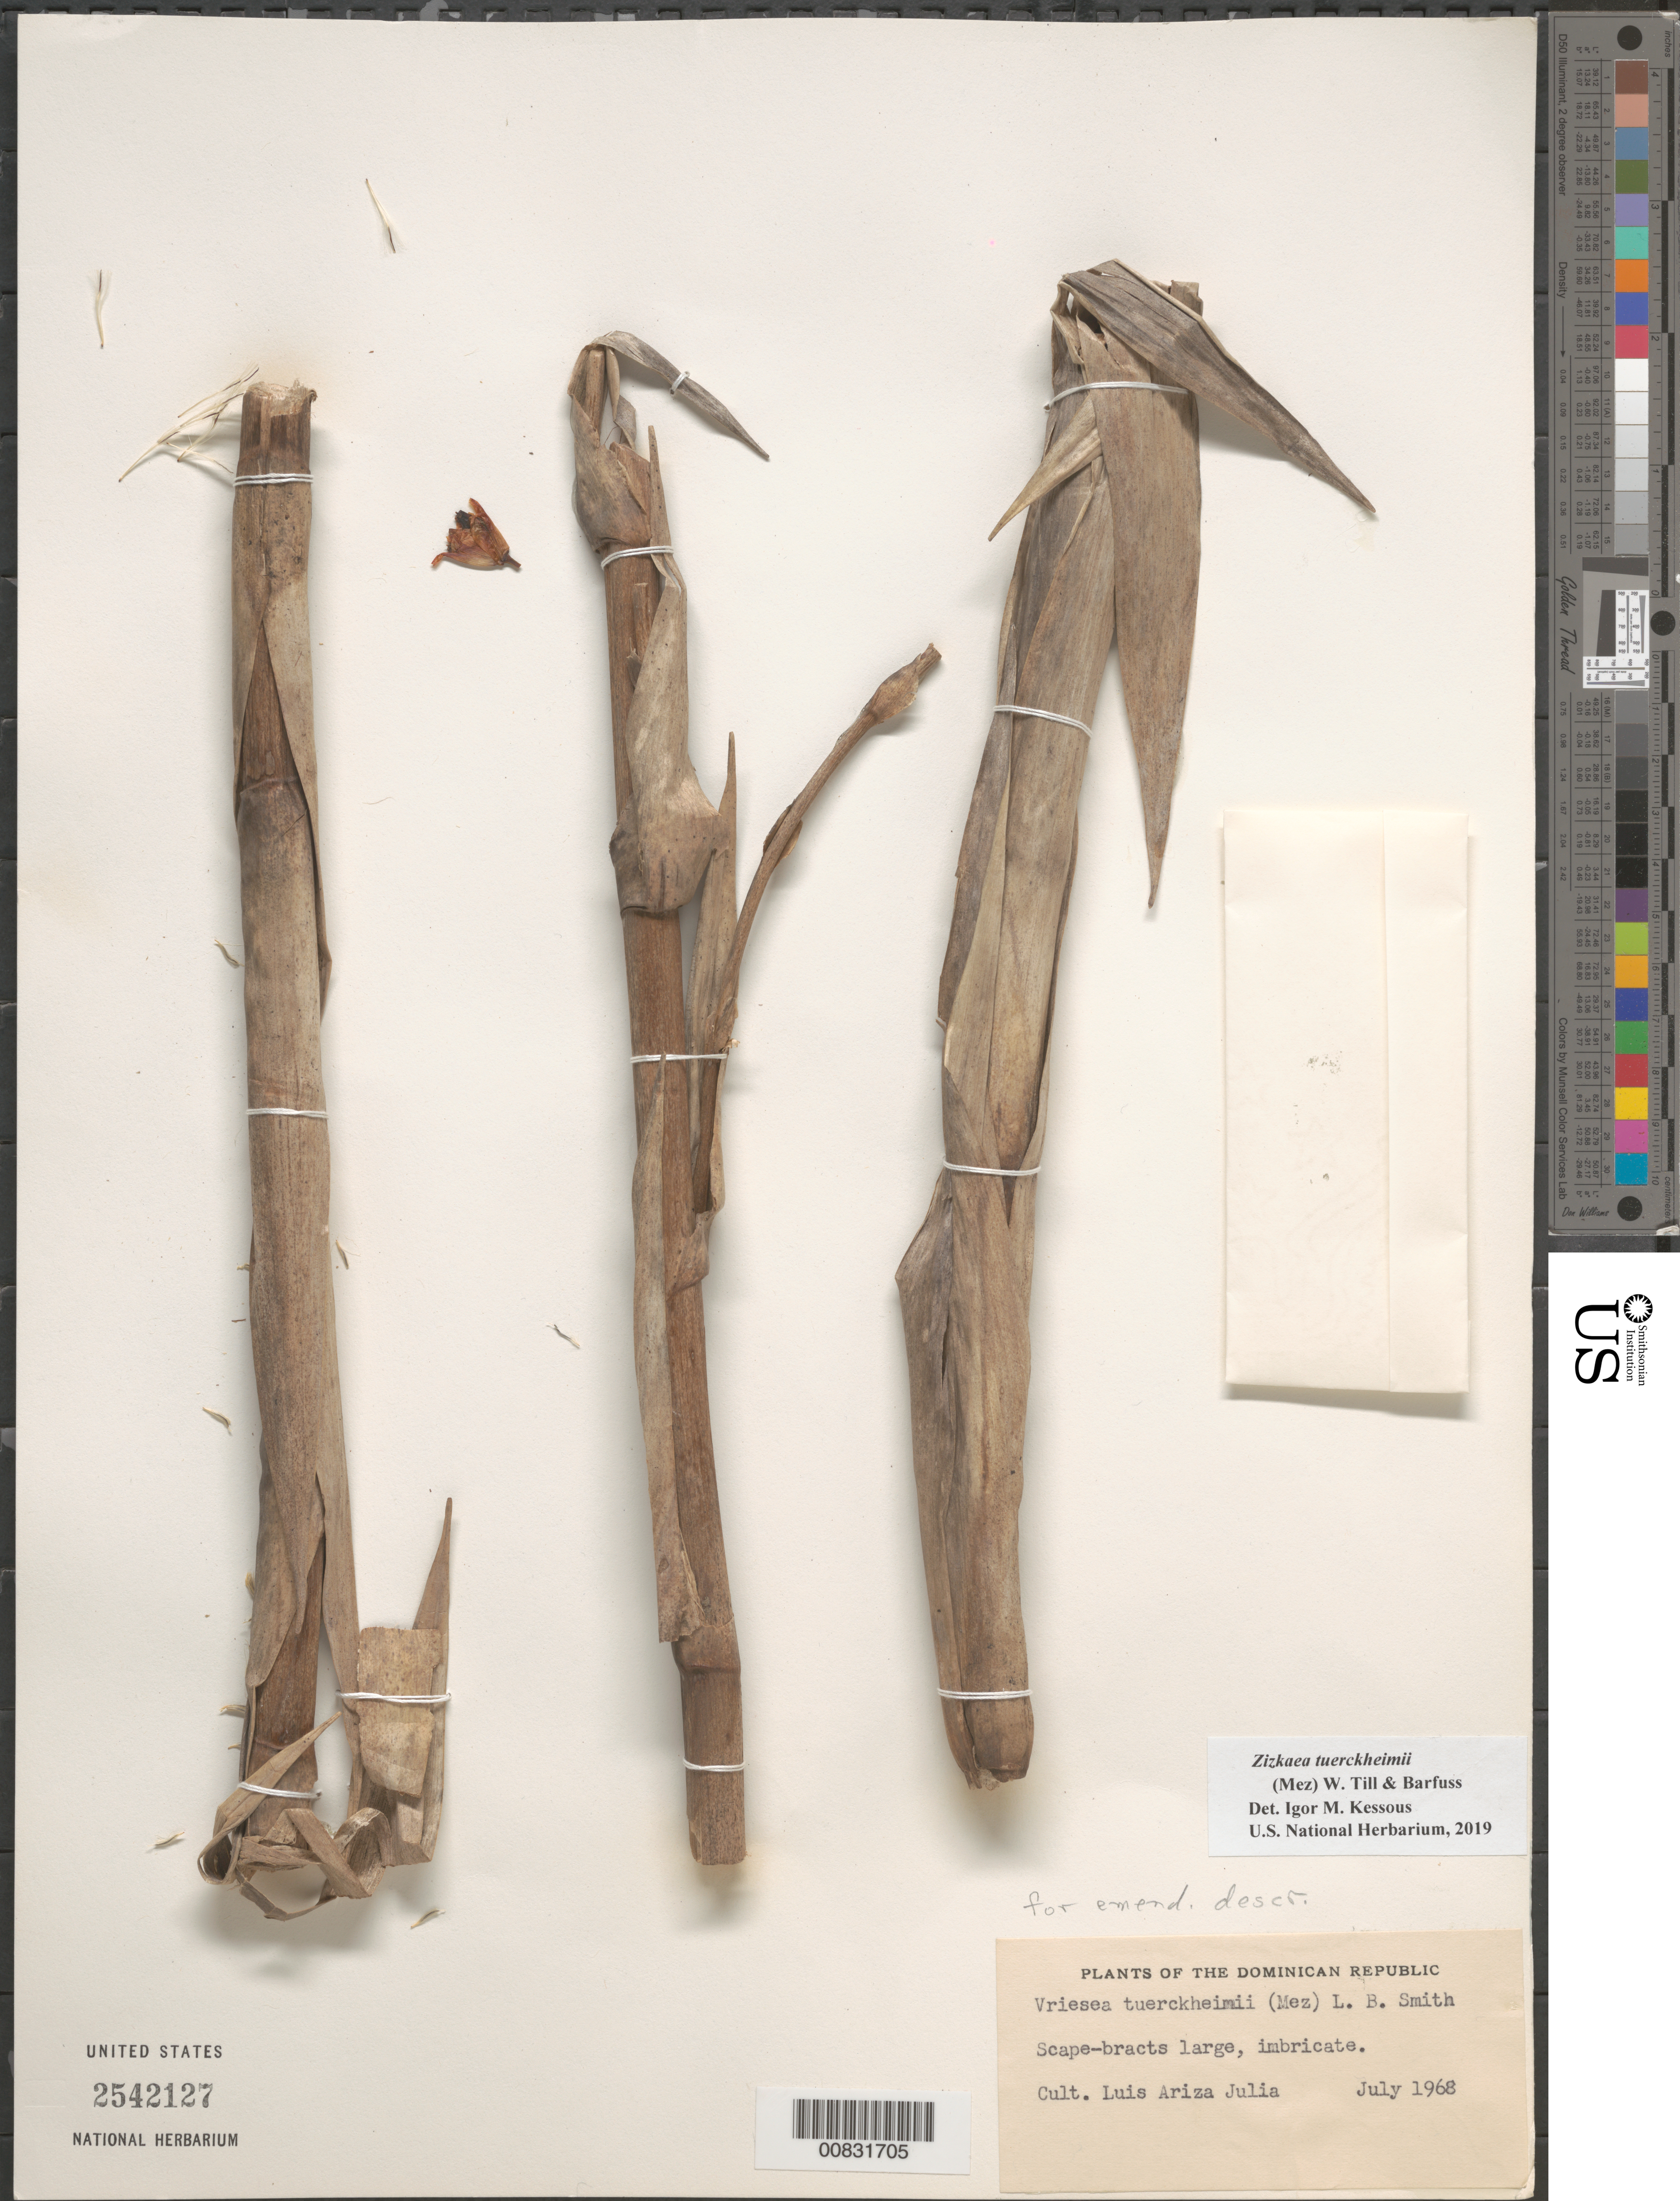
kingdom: Plantae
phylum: Tracheophyta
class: Liliopsida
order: Poales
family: Bromeliaceae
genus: Zizkaea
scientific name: Zizkaea tuerckheimii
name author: (Mez) W. Till & Barfuss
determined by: Kessous, Igor M.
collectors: L. Ariza-Julia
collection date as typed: Jul 1968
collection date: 1968-07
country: Dominican Republic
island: Hispaniola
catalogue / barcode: US 2542127